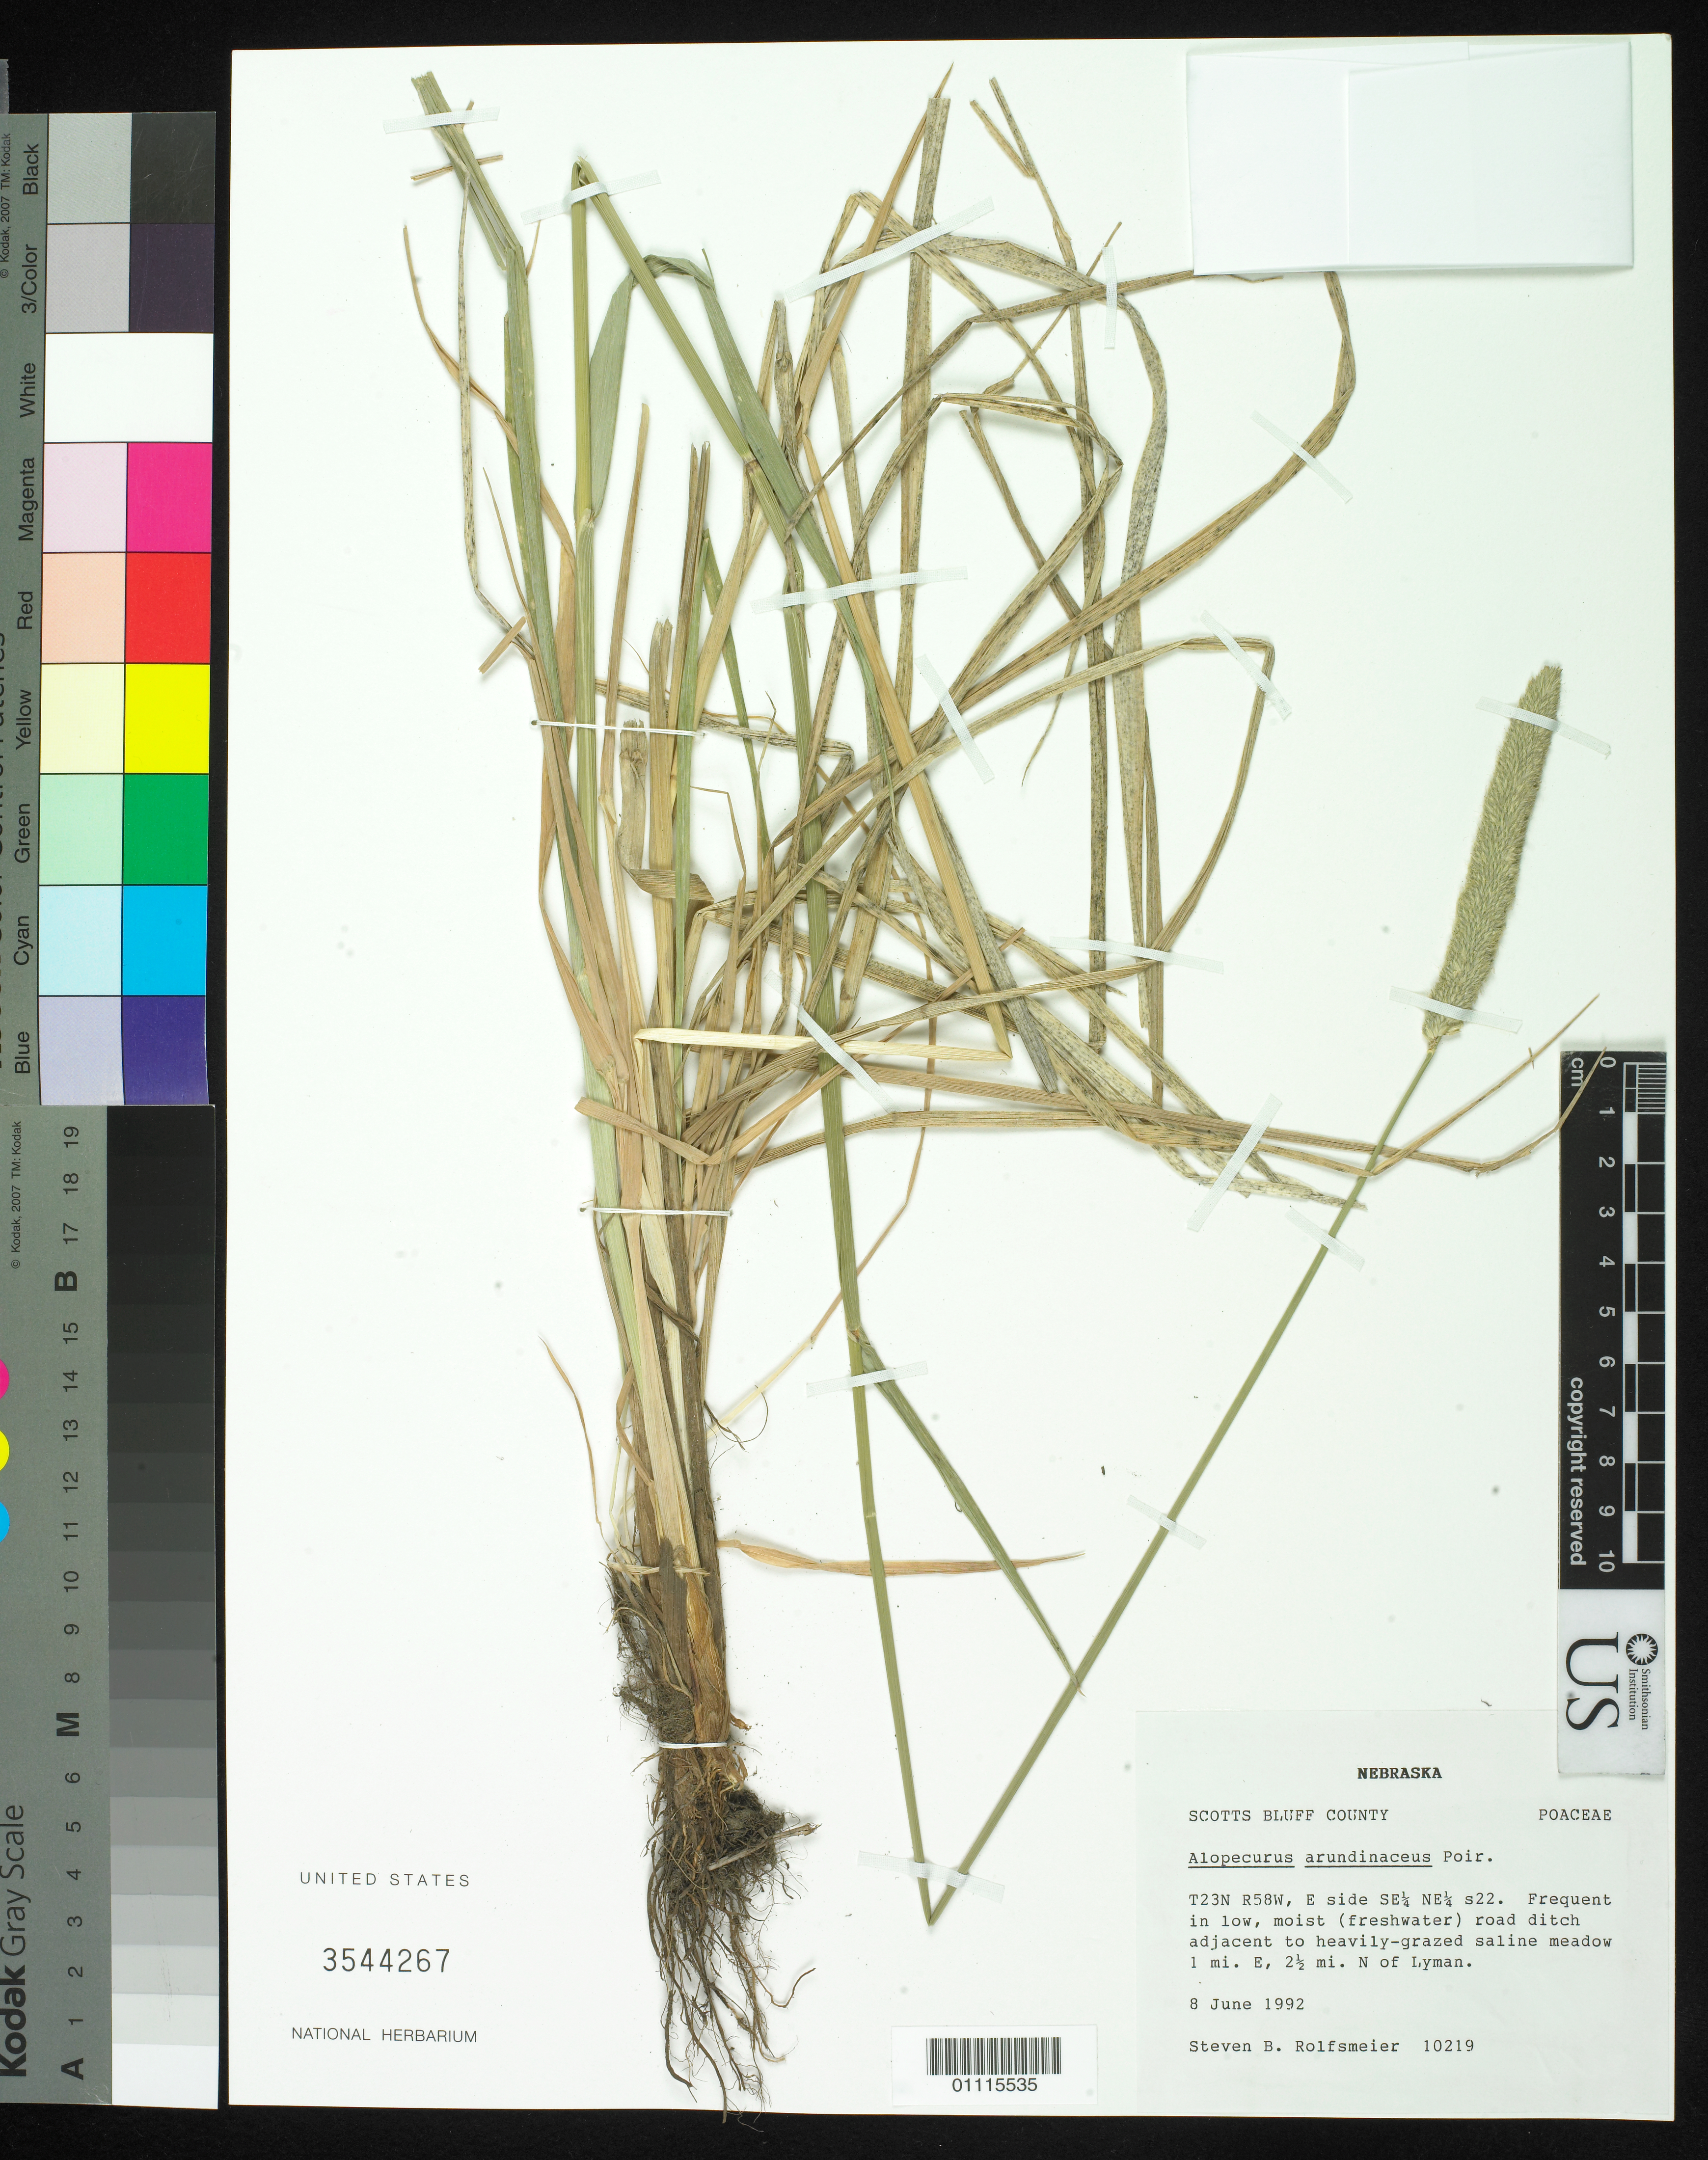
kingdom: Plantae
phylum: Tracheophyta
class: Liliopsida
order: Poales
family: Poaceae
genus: Alopecurus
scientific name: Alopecurus arundinaceus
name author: Poir.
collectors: S. Rolfsmeier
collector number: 10219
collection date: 1992-06-08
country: United States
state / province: Nebraska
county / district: Scott's Bluff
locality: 1 mi. E, 2 1/2 mi. N of Lyman.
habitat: low, moist (freshwater) road.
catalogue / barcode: US 3544267